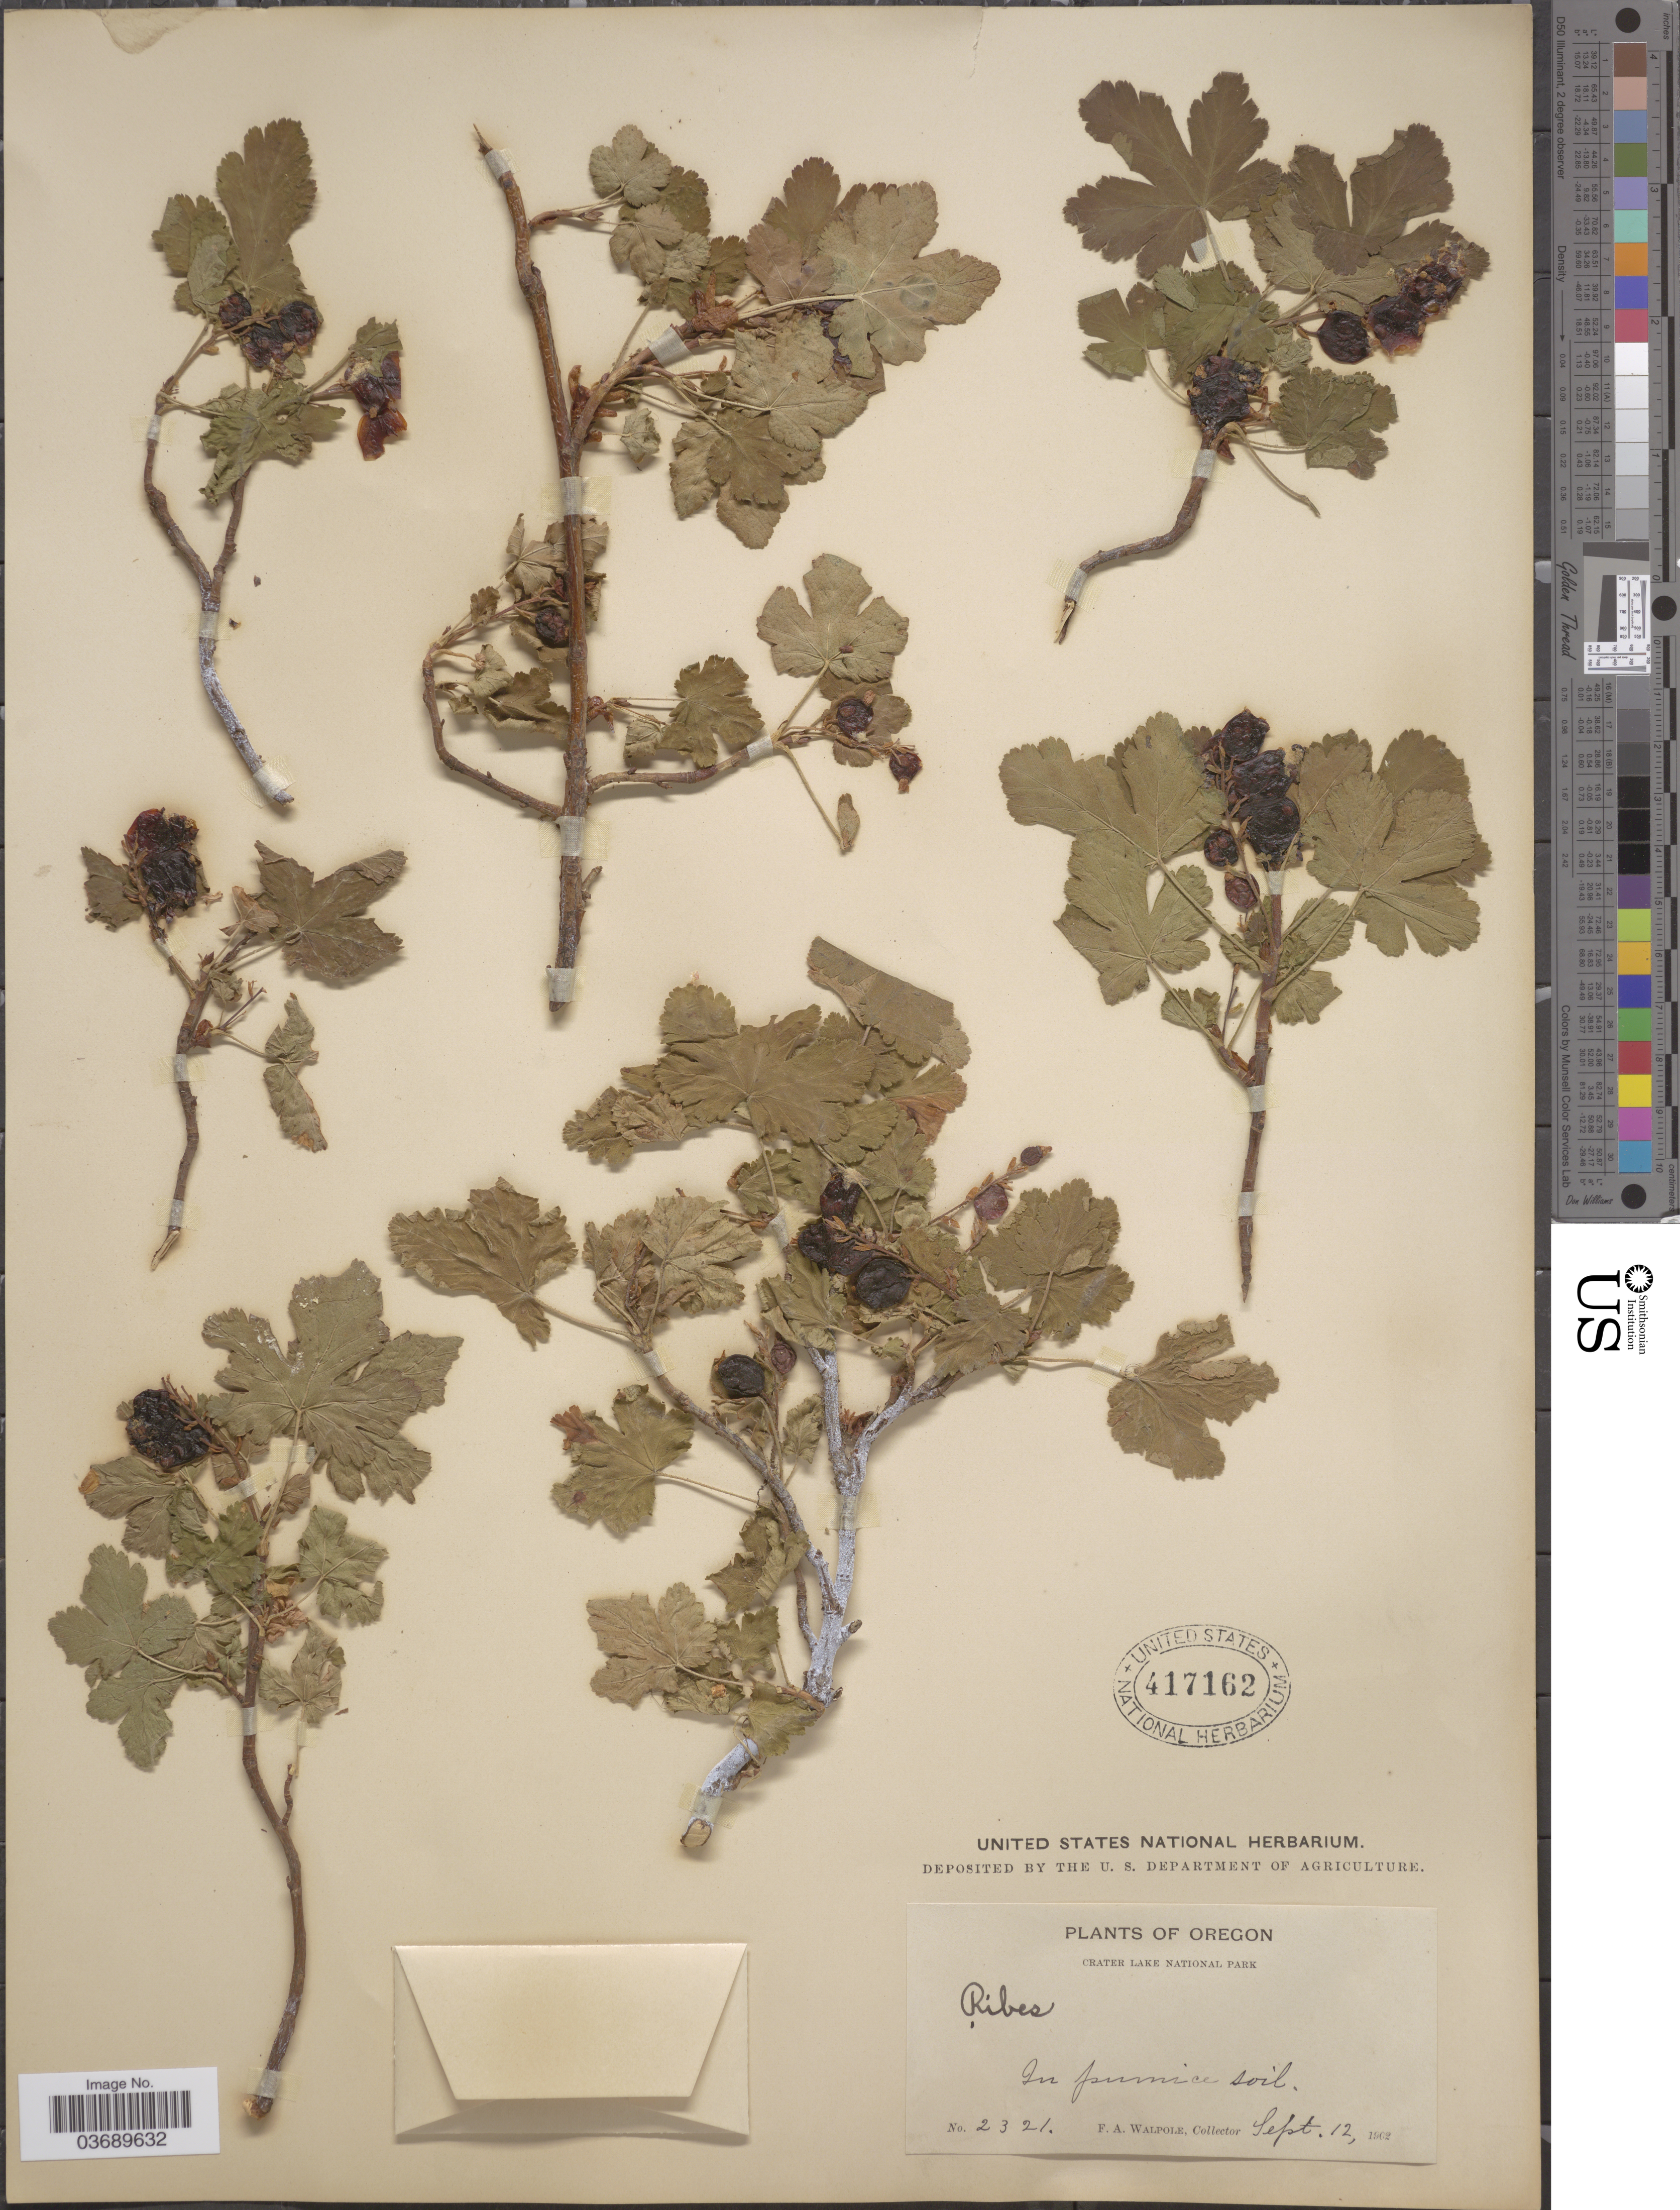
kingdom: Plantae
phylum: Tracheophyta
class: Magnoliopsida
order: Saxifragales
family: Grossulariaceae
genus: Ribes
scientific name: Ribes sp.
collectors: F. Walpole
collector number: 2321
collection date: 1902-09-12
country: United States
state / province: Oregon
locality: Crater Lake National Park.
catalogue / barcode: US 417162